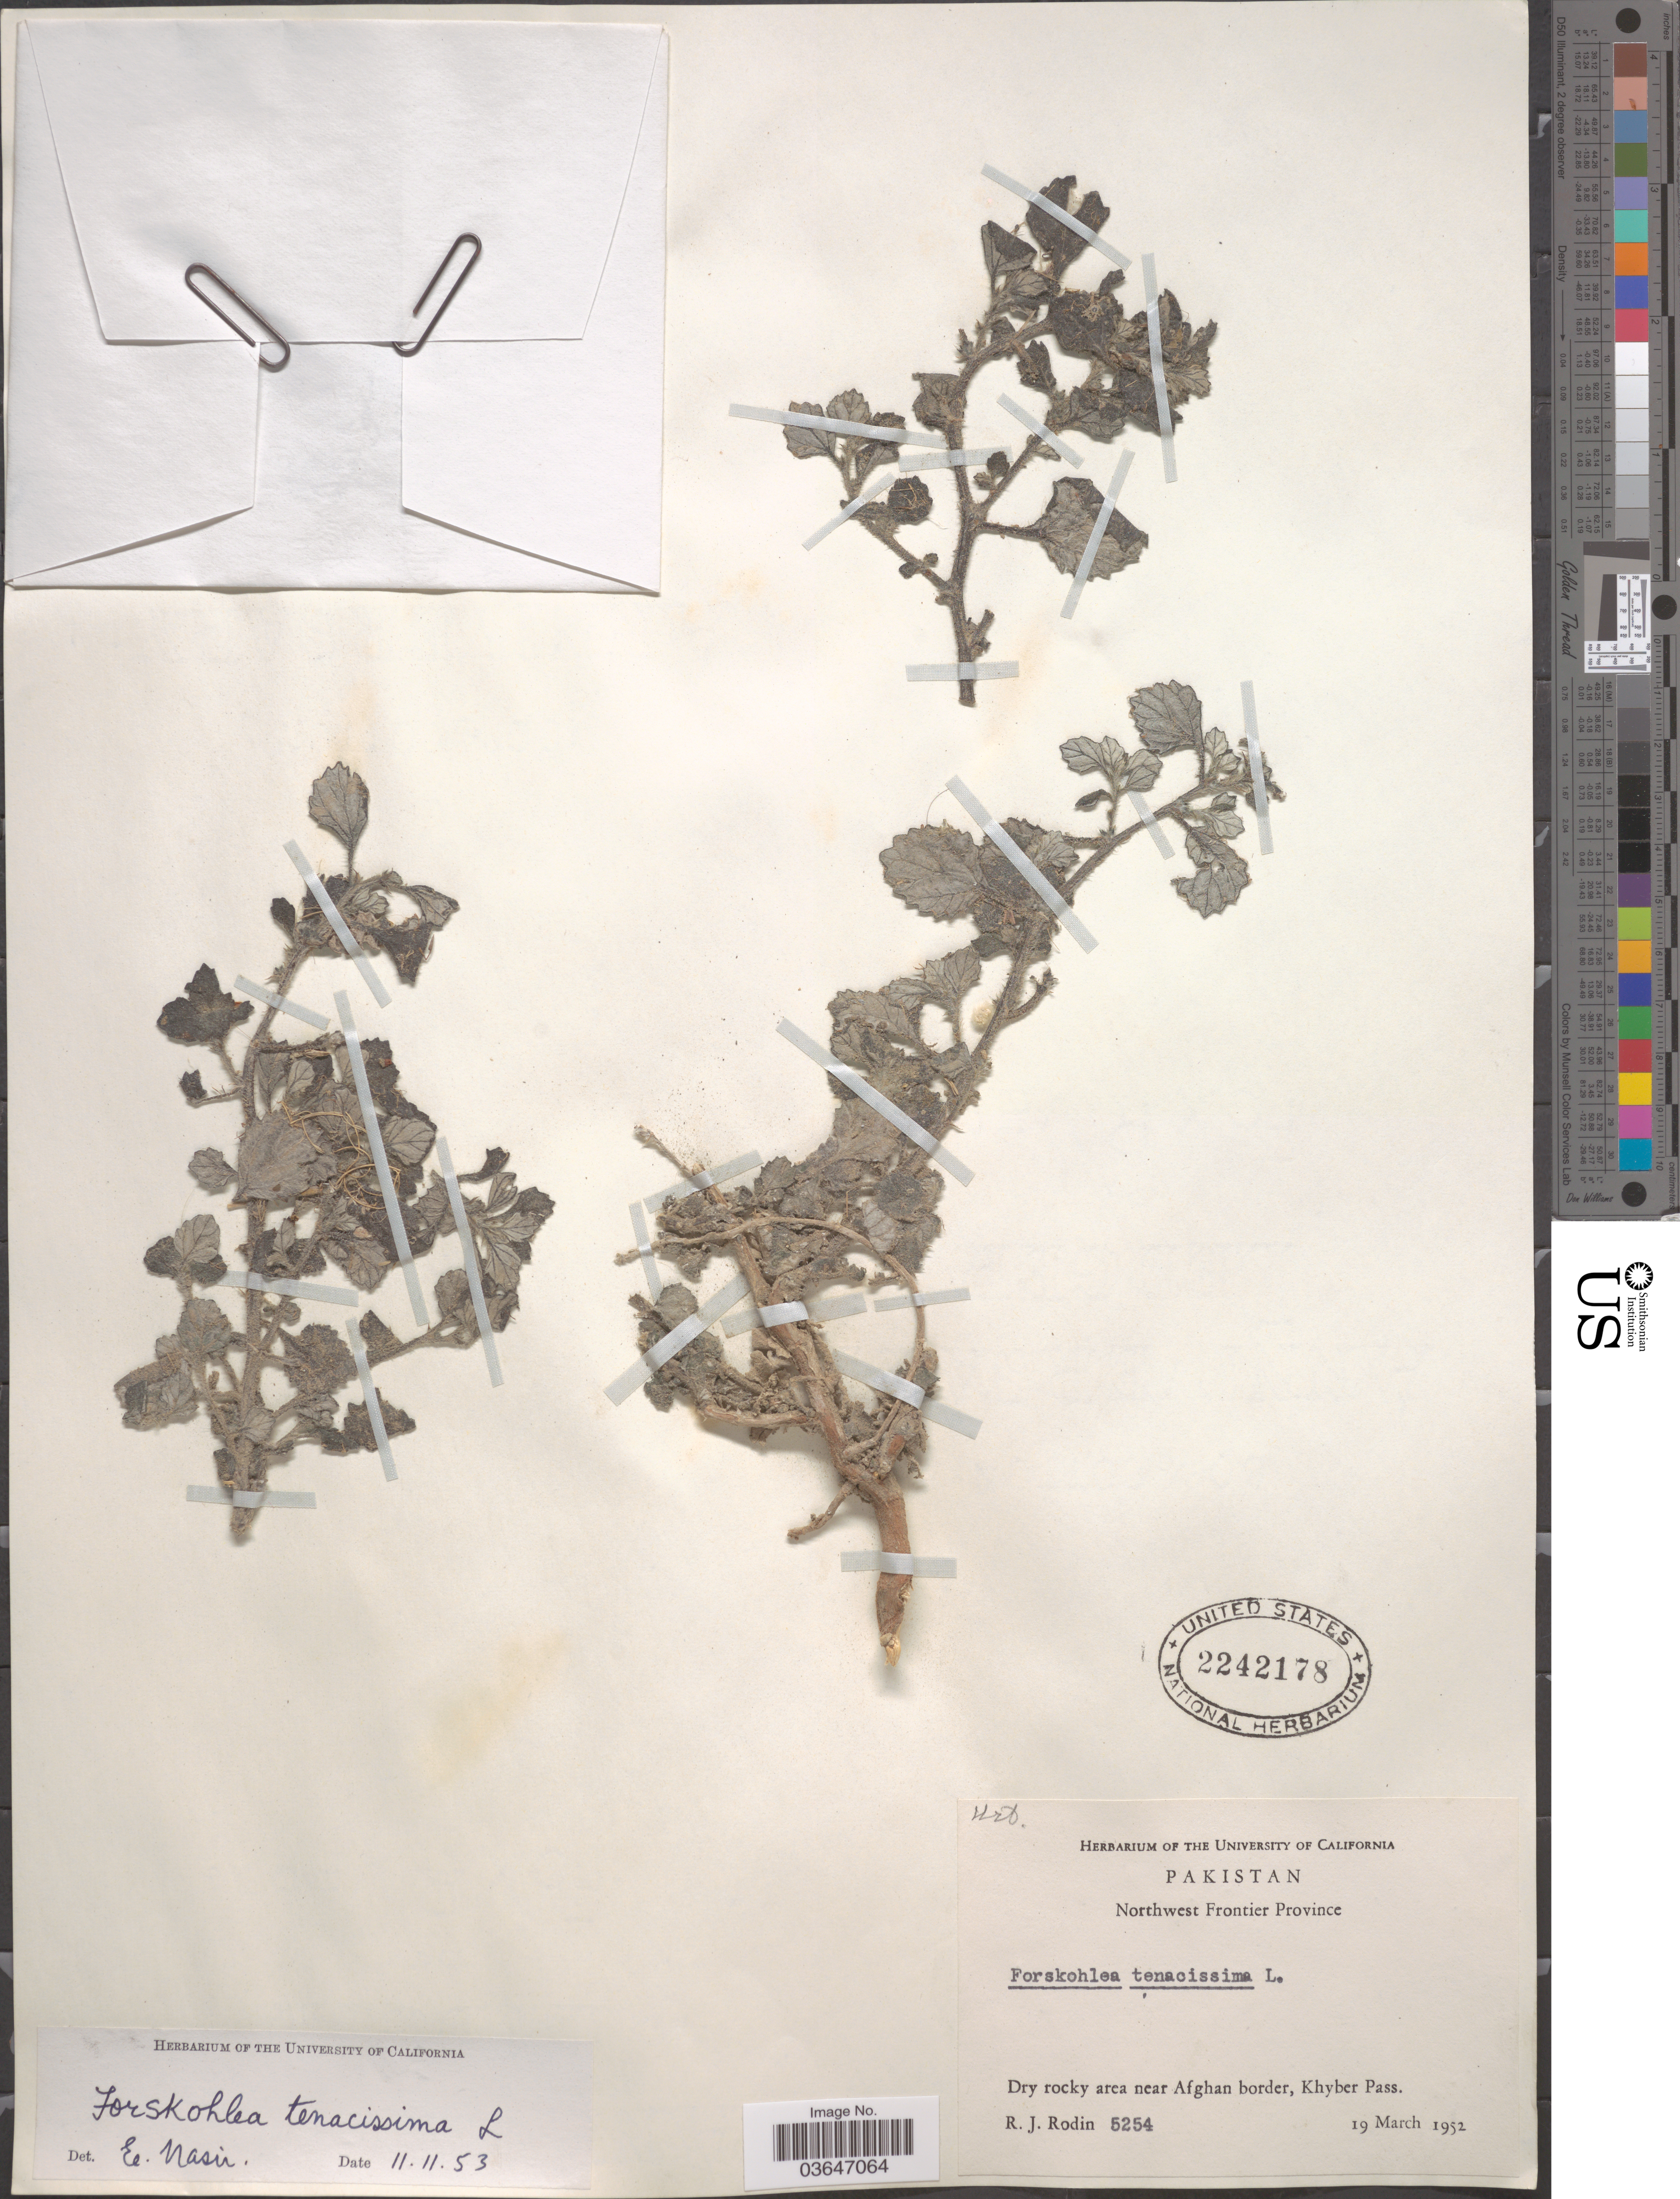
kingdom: Plantae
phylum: Tracheophyta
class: Magnoliopsida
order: Rosales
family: Urticaceae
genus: Forsskaolea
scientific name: Forsskaolea griersonii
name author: A.G. Mill. & J.A. Nyberg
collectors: R. J. Rodin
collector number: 5254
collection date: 1952-03-19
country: Pakistan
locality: Northwest Frontier Province. Area near Afghan border, Khyber Pass.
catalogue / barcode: US 2242178